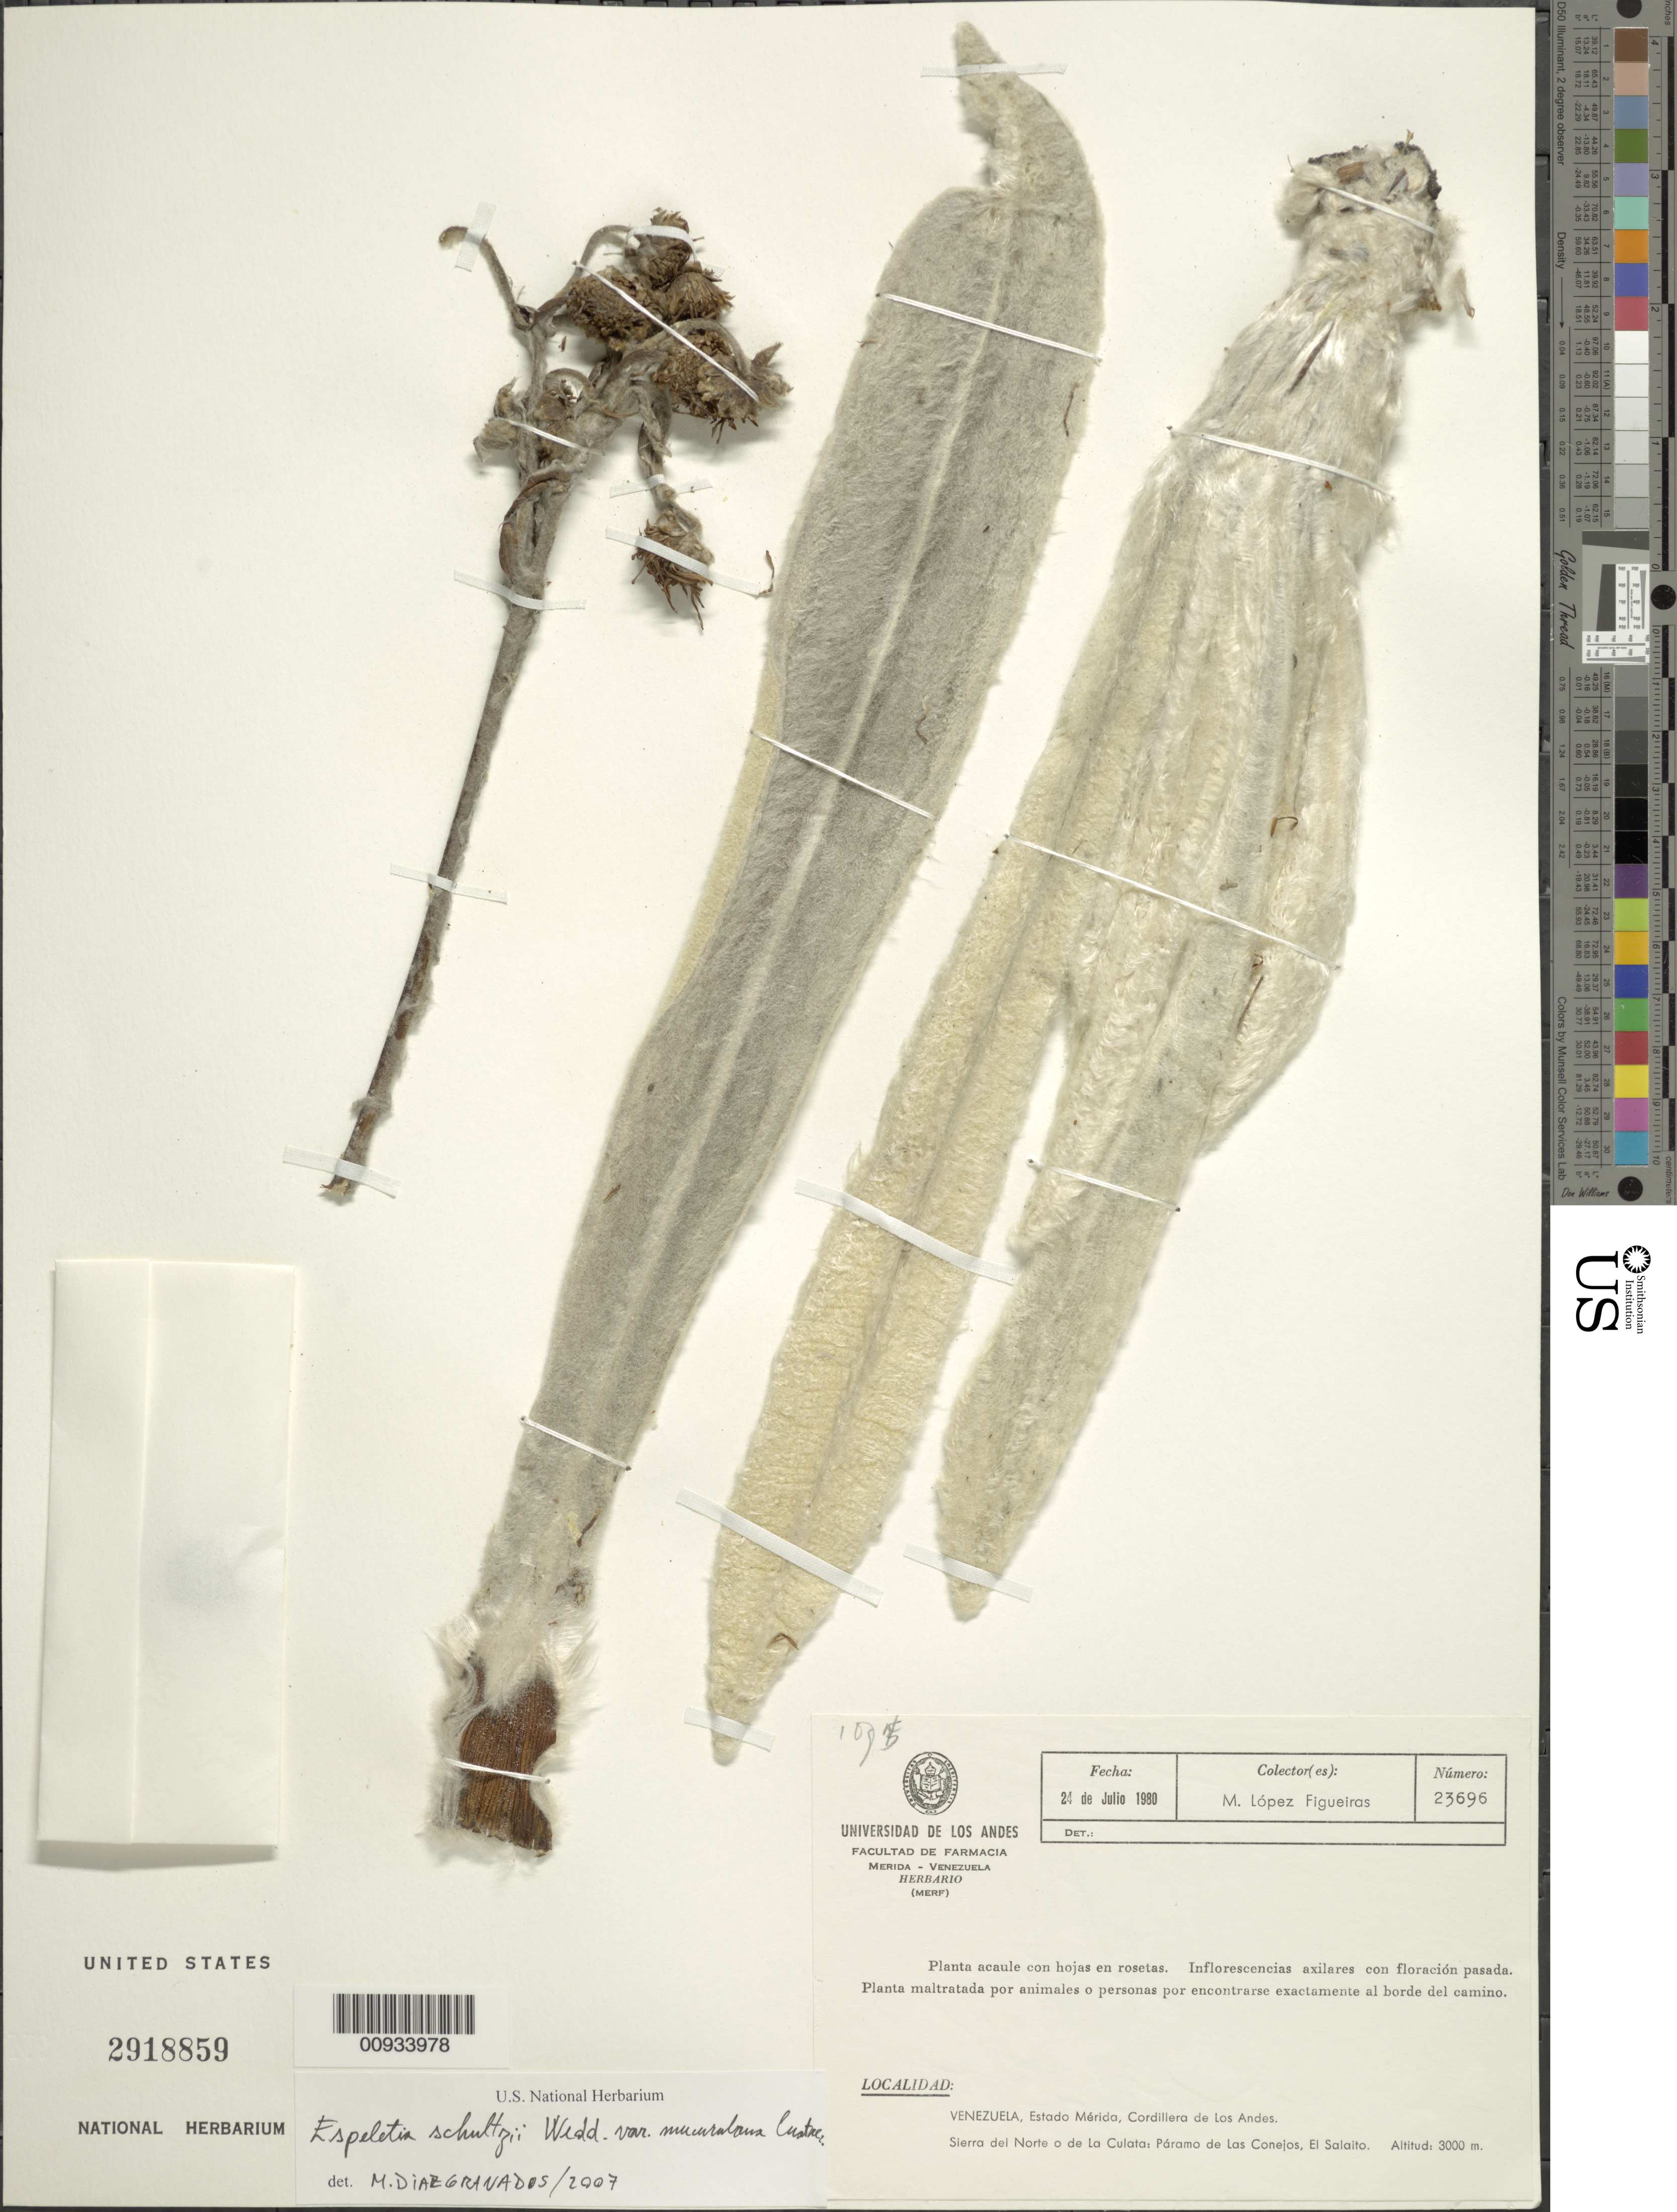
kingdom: Plantae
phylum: Tracheophyta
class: Magnoliopsida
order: Asterales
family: Asteraceae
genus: Espeletia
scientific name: Espeletia schultzii var. mucurubana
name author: Cuatrec.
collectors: M. López Figueiras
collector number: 23696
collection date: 1980-07-24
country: Venezuela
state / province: Mérida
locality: Cordillera de Los Andes, Sierra del Norte o de La Culata, Paramo de Las Conejos, El Salaito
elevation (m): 3000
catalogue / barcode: US 2918859